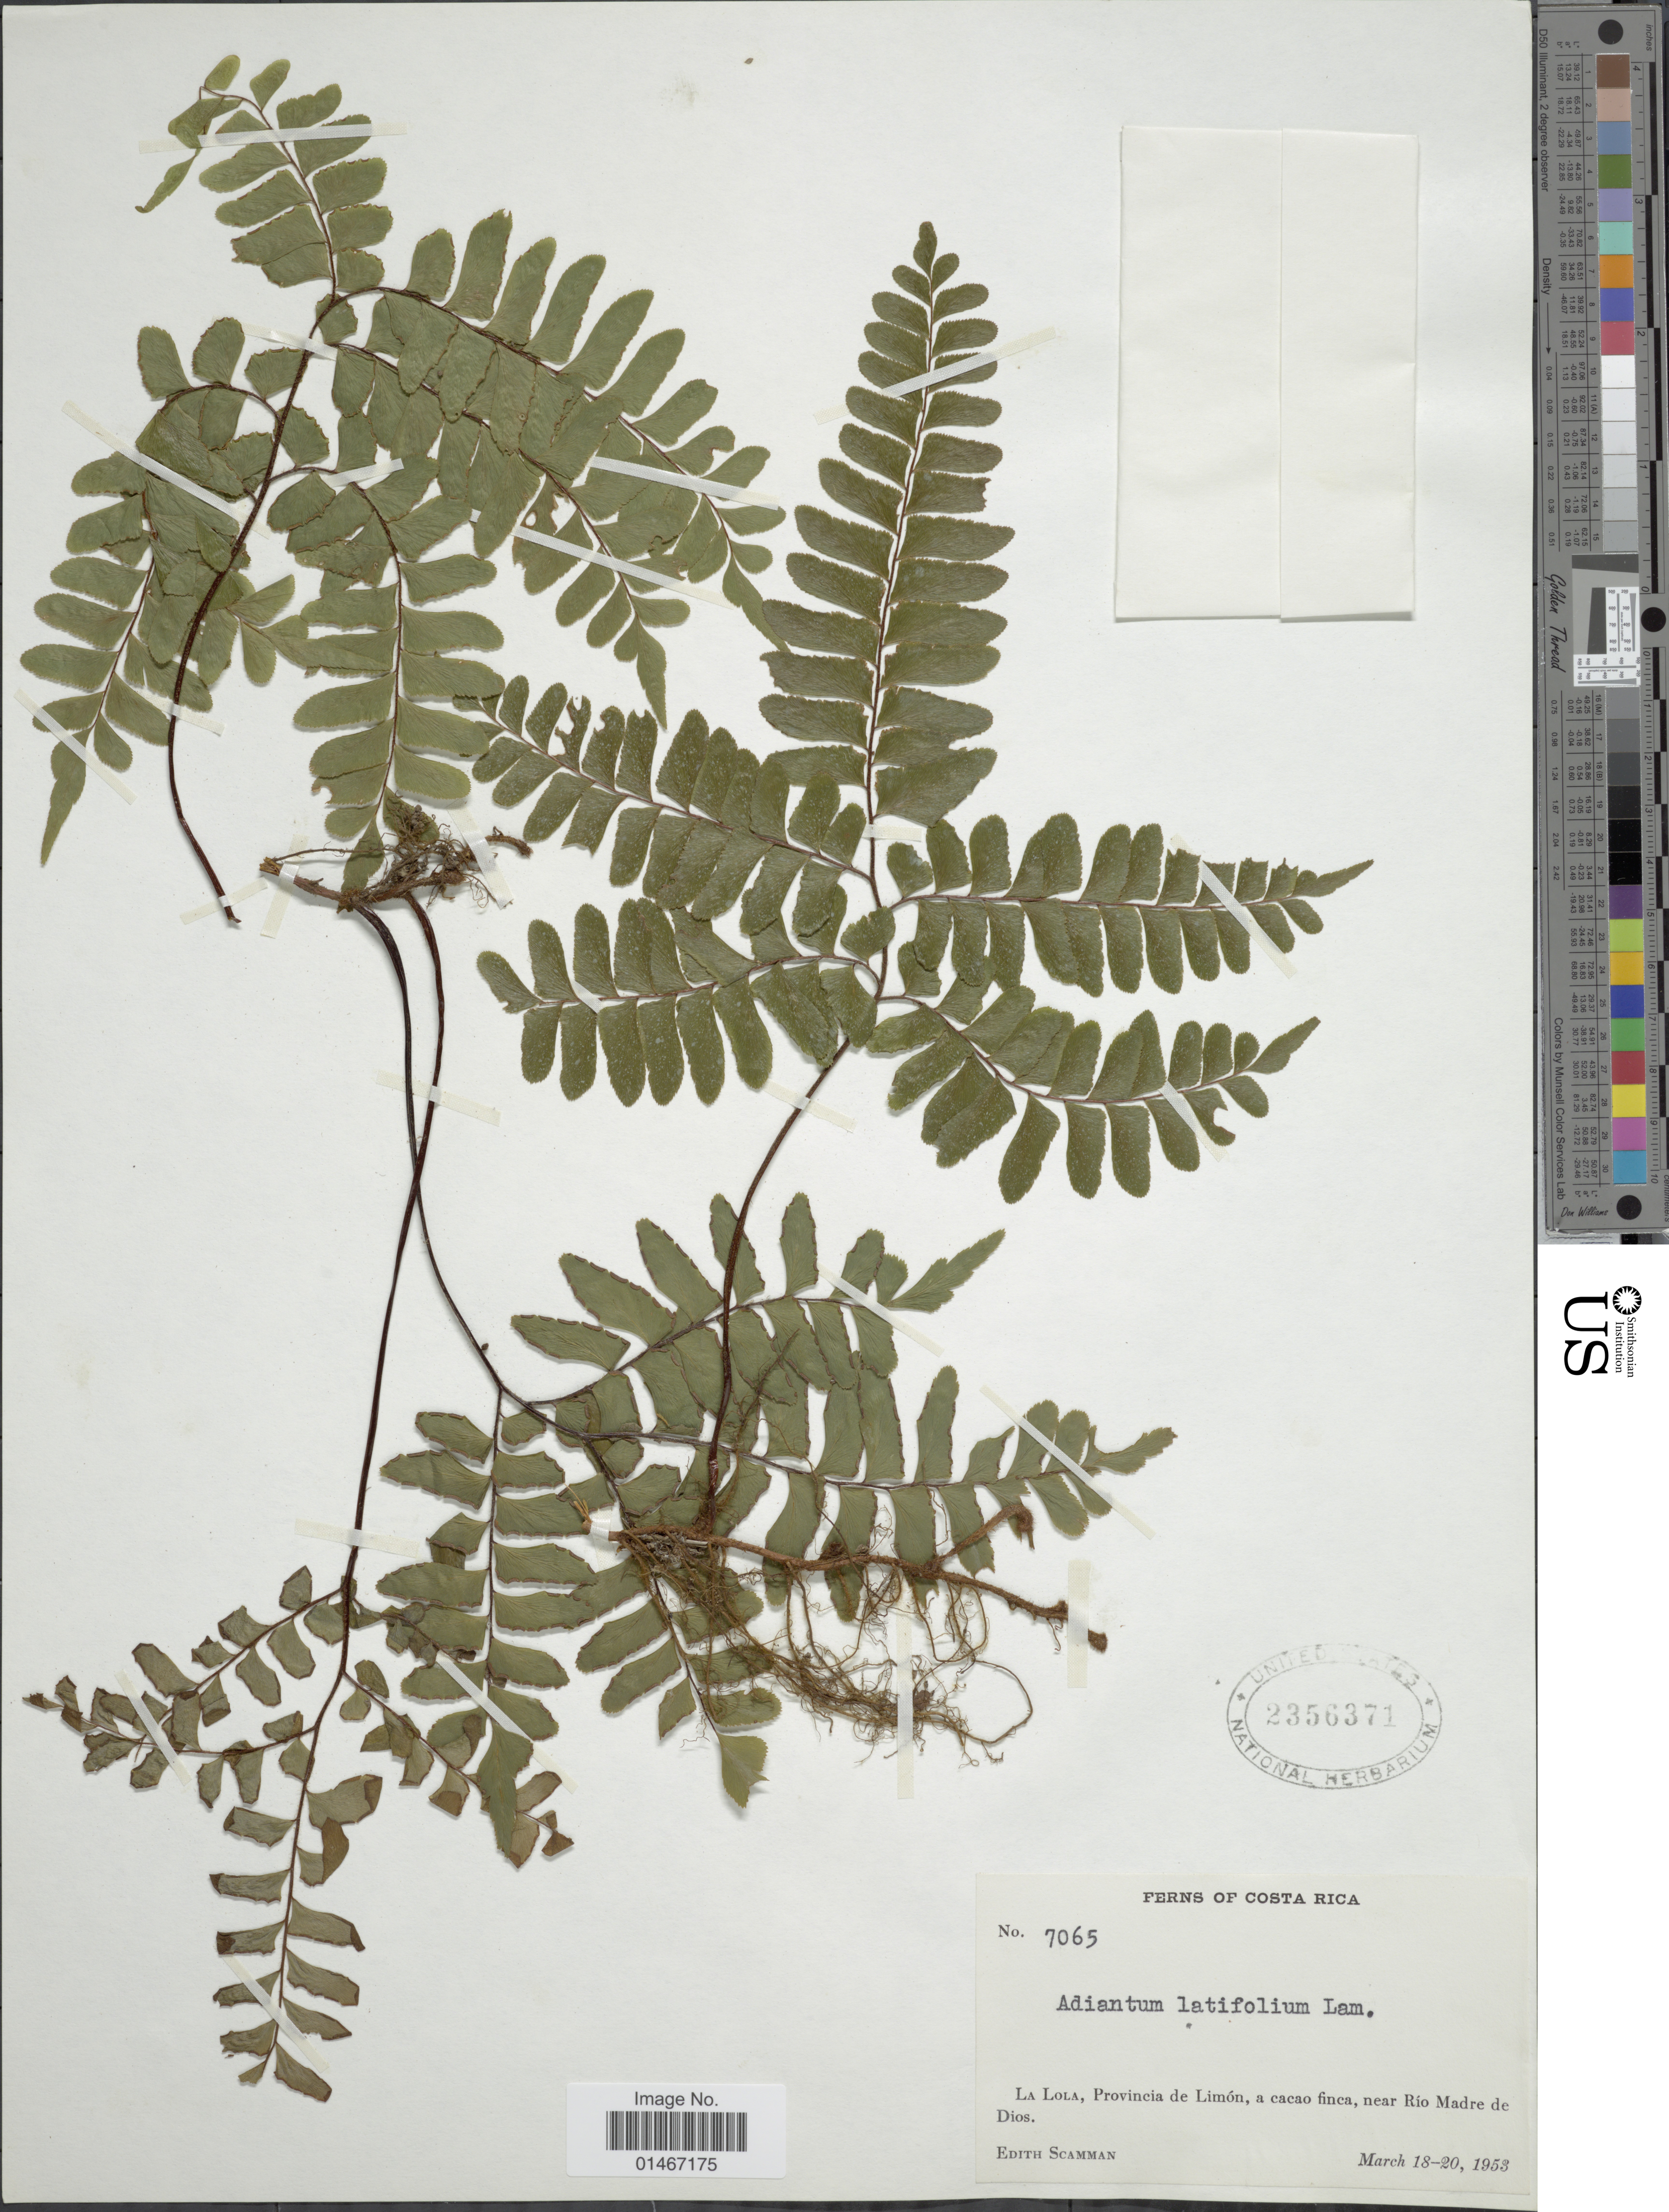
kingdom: Plantae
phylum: Tracheophyta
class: Polypodiopsida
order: Polypodiales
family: Pteridaceae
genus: Adiantum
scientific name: Adiantum latifolium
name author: Lam.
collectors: E. Scamman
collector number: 7065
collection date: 1953-03-18/1953-03-20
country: Peru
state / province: Madre de Dios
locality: La Lola, Provincia de Limon, a cacao finca, near Rio Madre de Dios.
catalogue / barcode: US 2356371